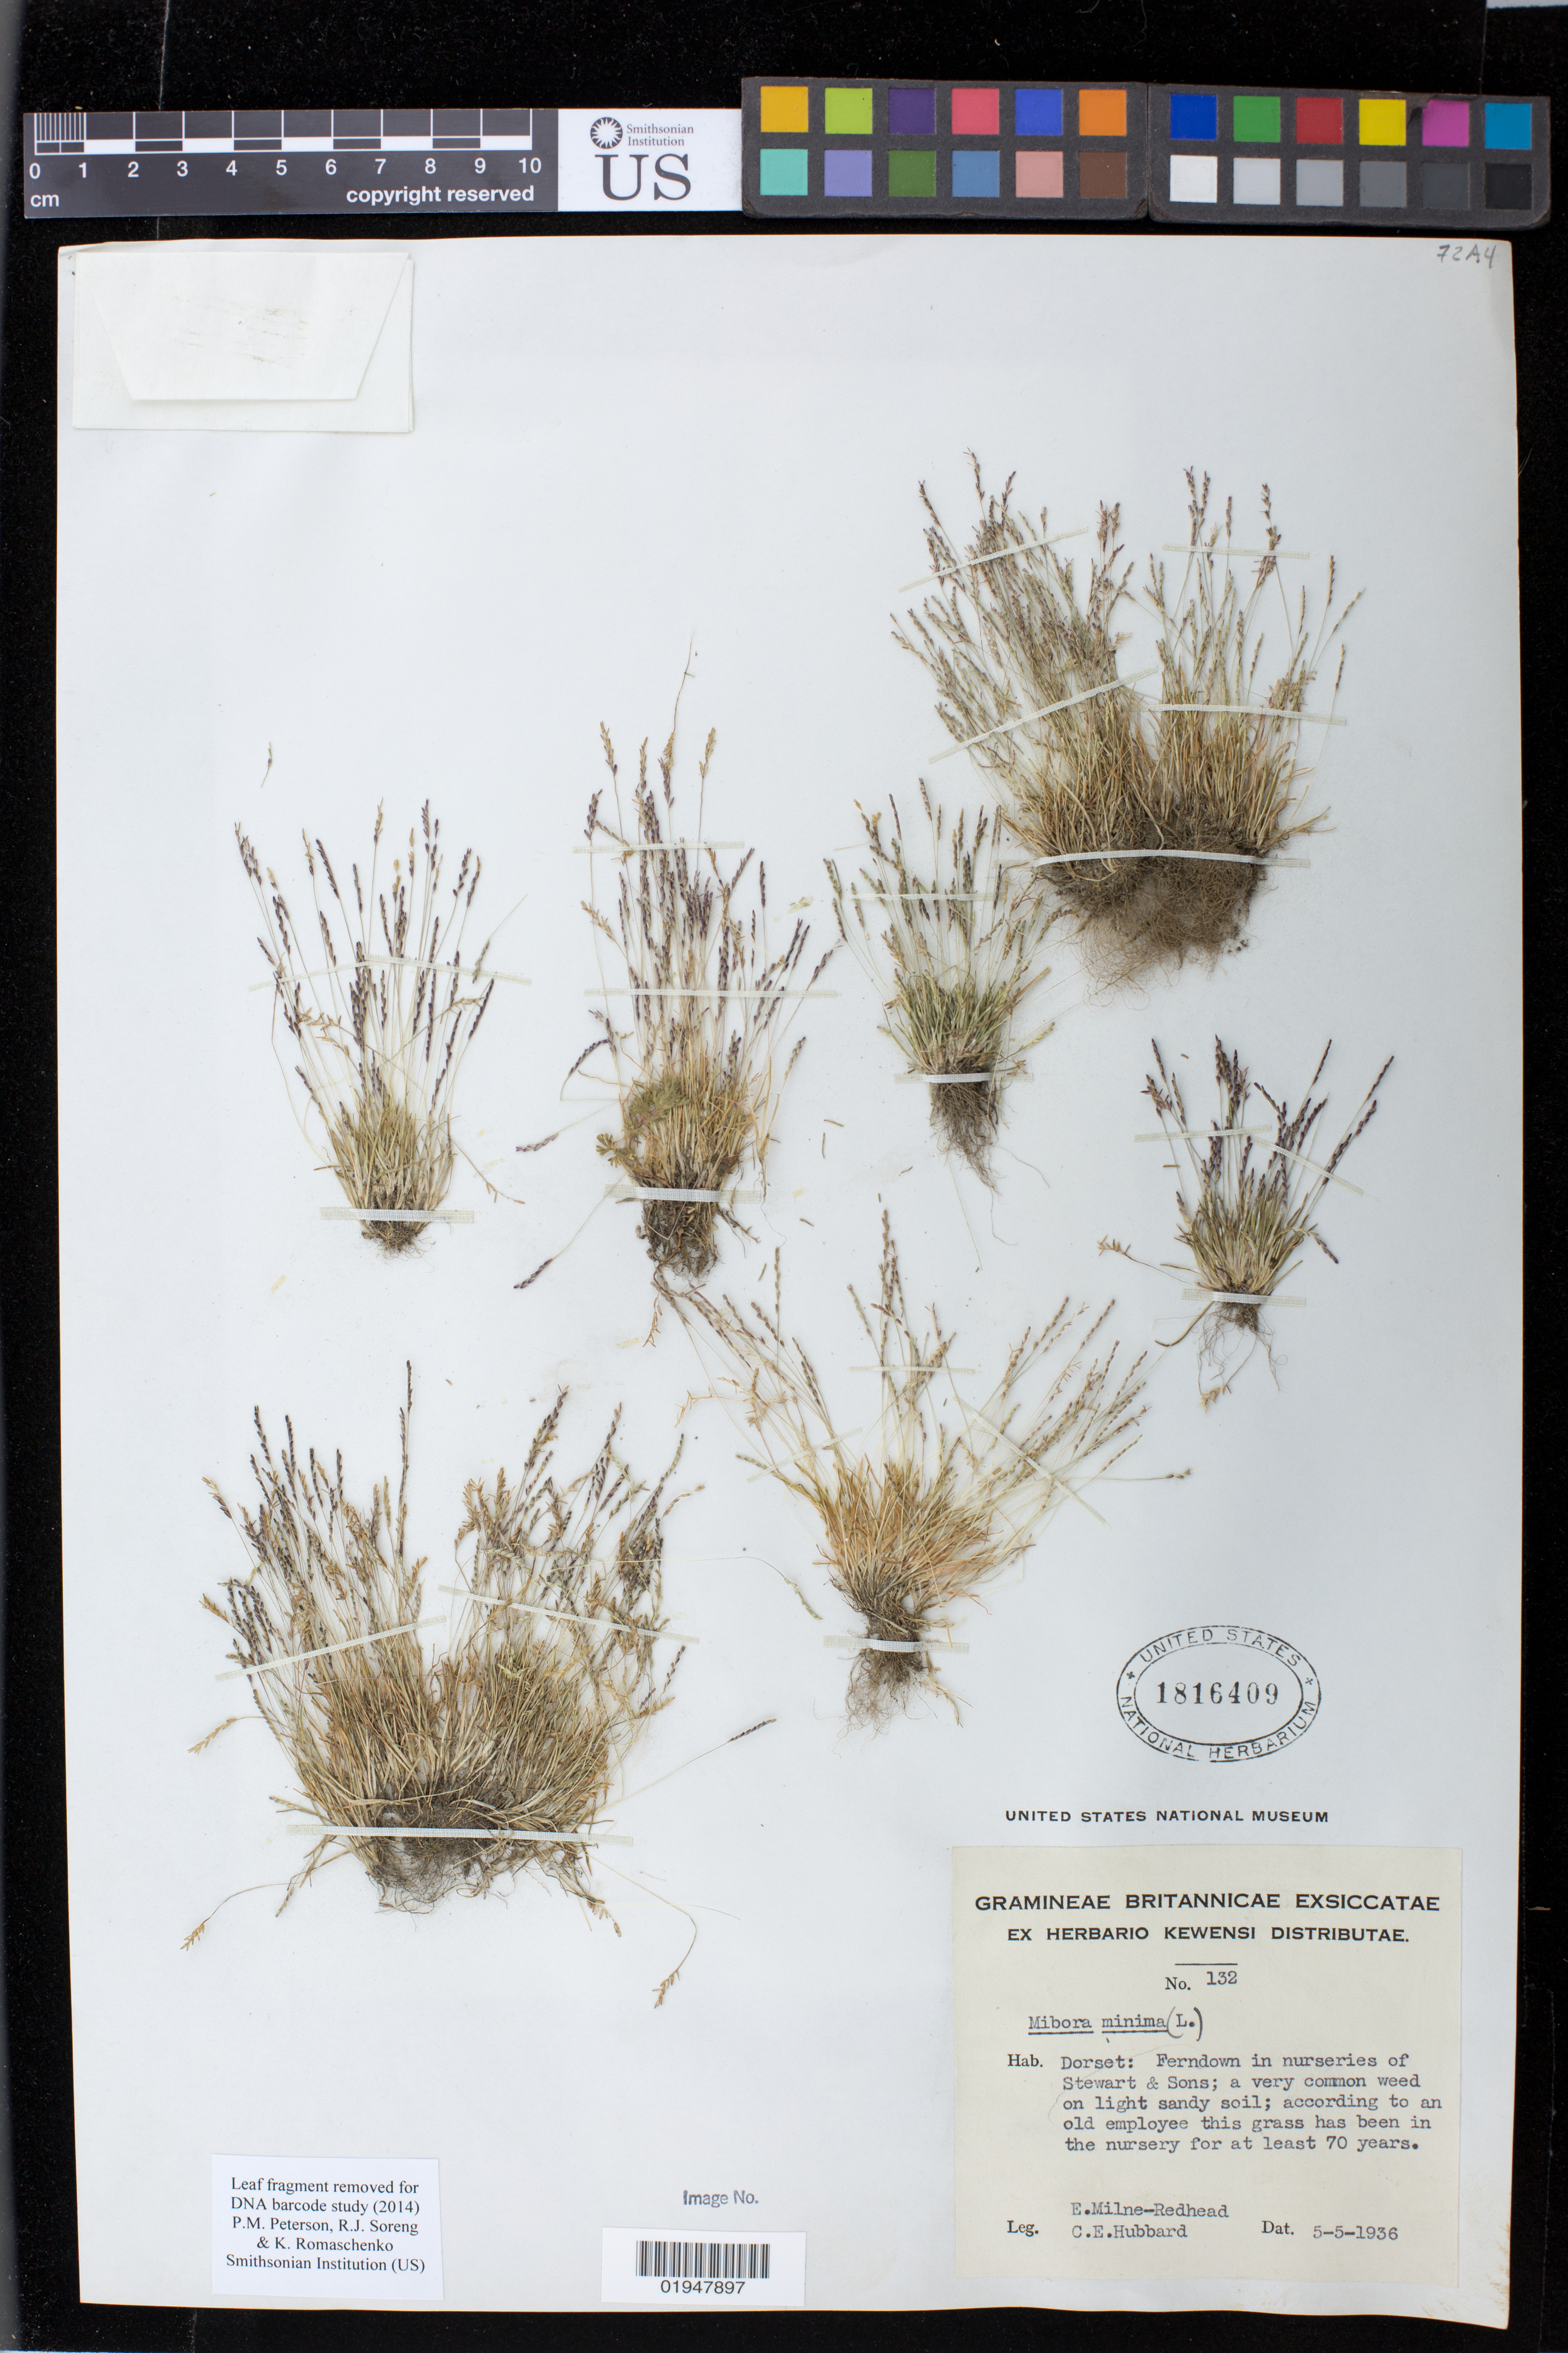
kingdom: Plantae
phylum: Tracheophyta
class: Liliopsida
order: Poales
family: Poaceae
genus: Mibora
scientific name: Mibora minima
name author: (L.) Desv.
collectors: E. W. Milne-Redhead & C. E. Hubbard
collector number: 132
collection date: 1936-05-05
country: United Kingdom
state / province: England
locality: Dorset: In nurseries of Stewart & Sons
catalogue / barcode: US 1816409